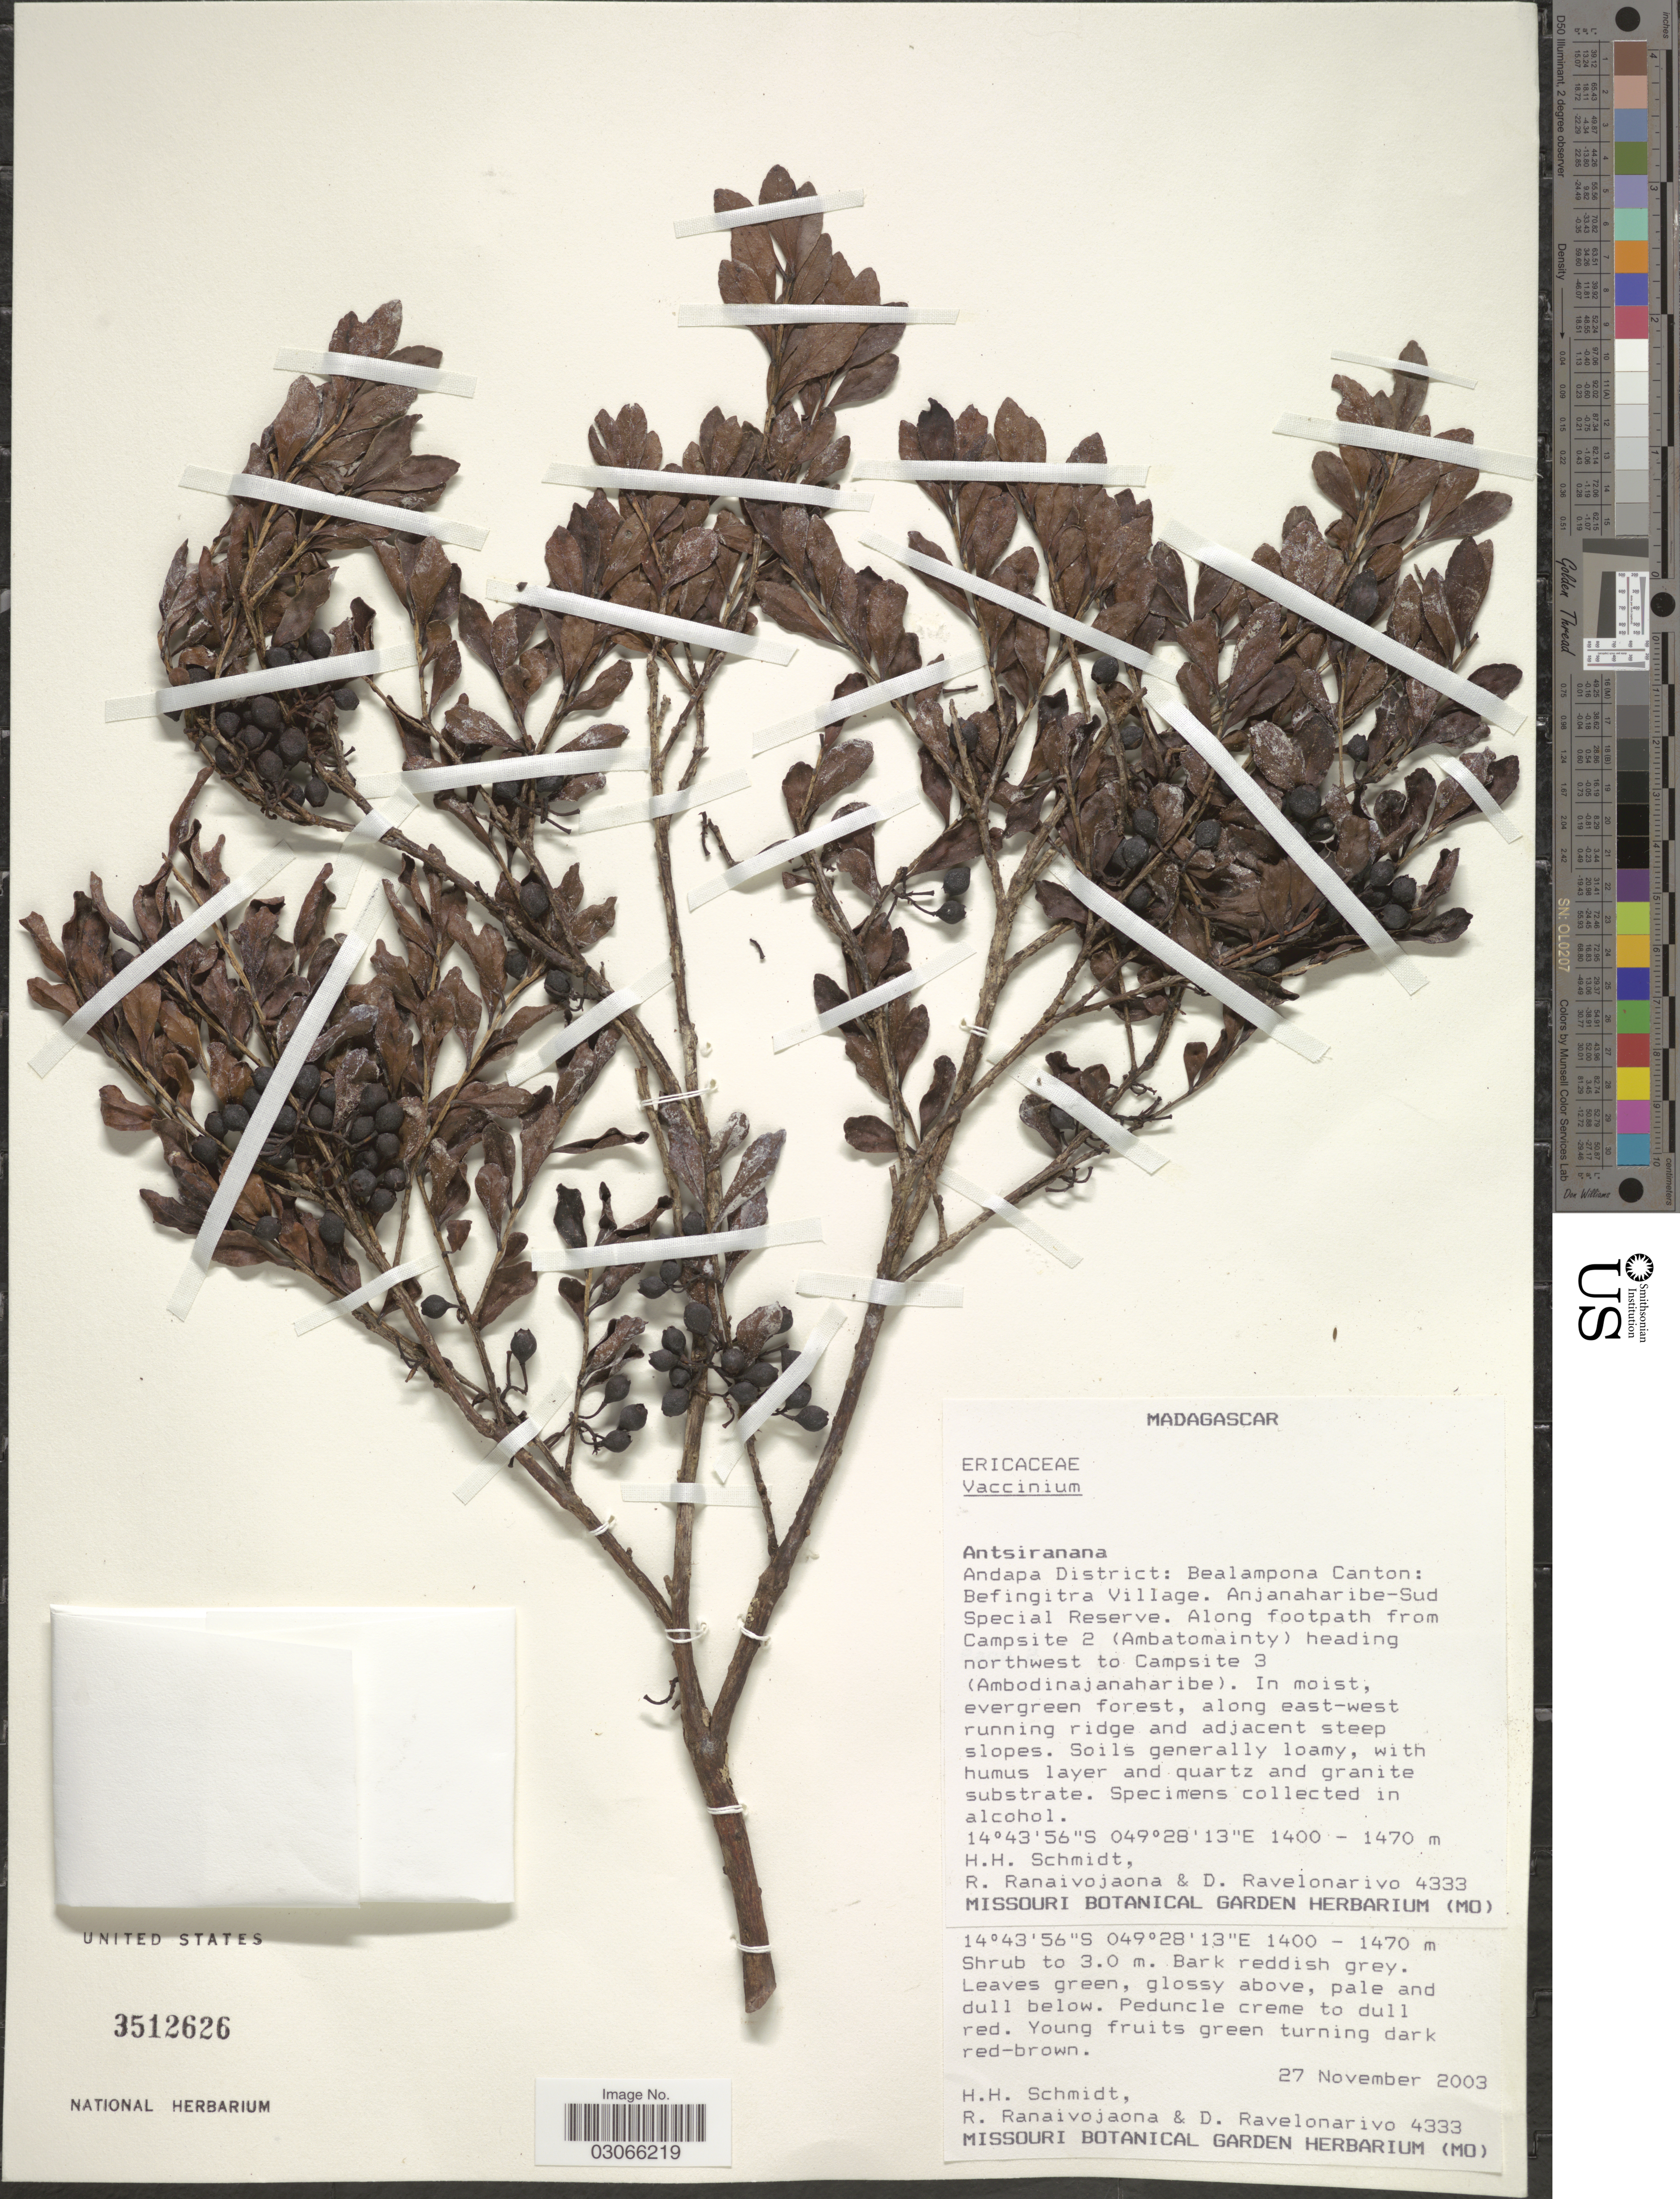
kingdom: Plantae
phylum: Tracheophyta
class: Magnoliopsida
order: Ericales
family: Ericaceae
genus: Vaccinium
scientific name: Vaccinium sp.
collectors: H. H. Schmidt, R. Ranaivojaona & D. Ravelonarivo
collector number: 4333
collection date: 2003-11-27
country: Madagascar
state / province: Sava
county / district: Andapa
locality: Andapa District: Bealampona Canton: Befingitra Village. Anjanaharibe-Sud Special Reserve. Along footpath from Campsite 2 (Ambatomainty) heading northwest to Campsite 3 (Ambodinajanaharibe).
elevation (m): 1400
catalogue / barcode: US 3512626